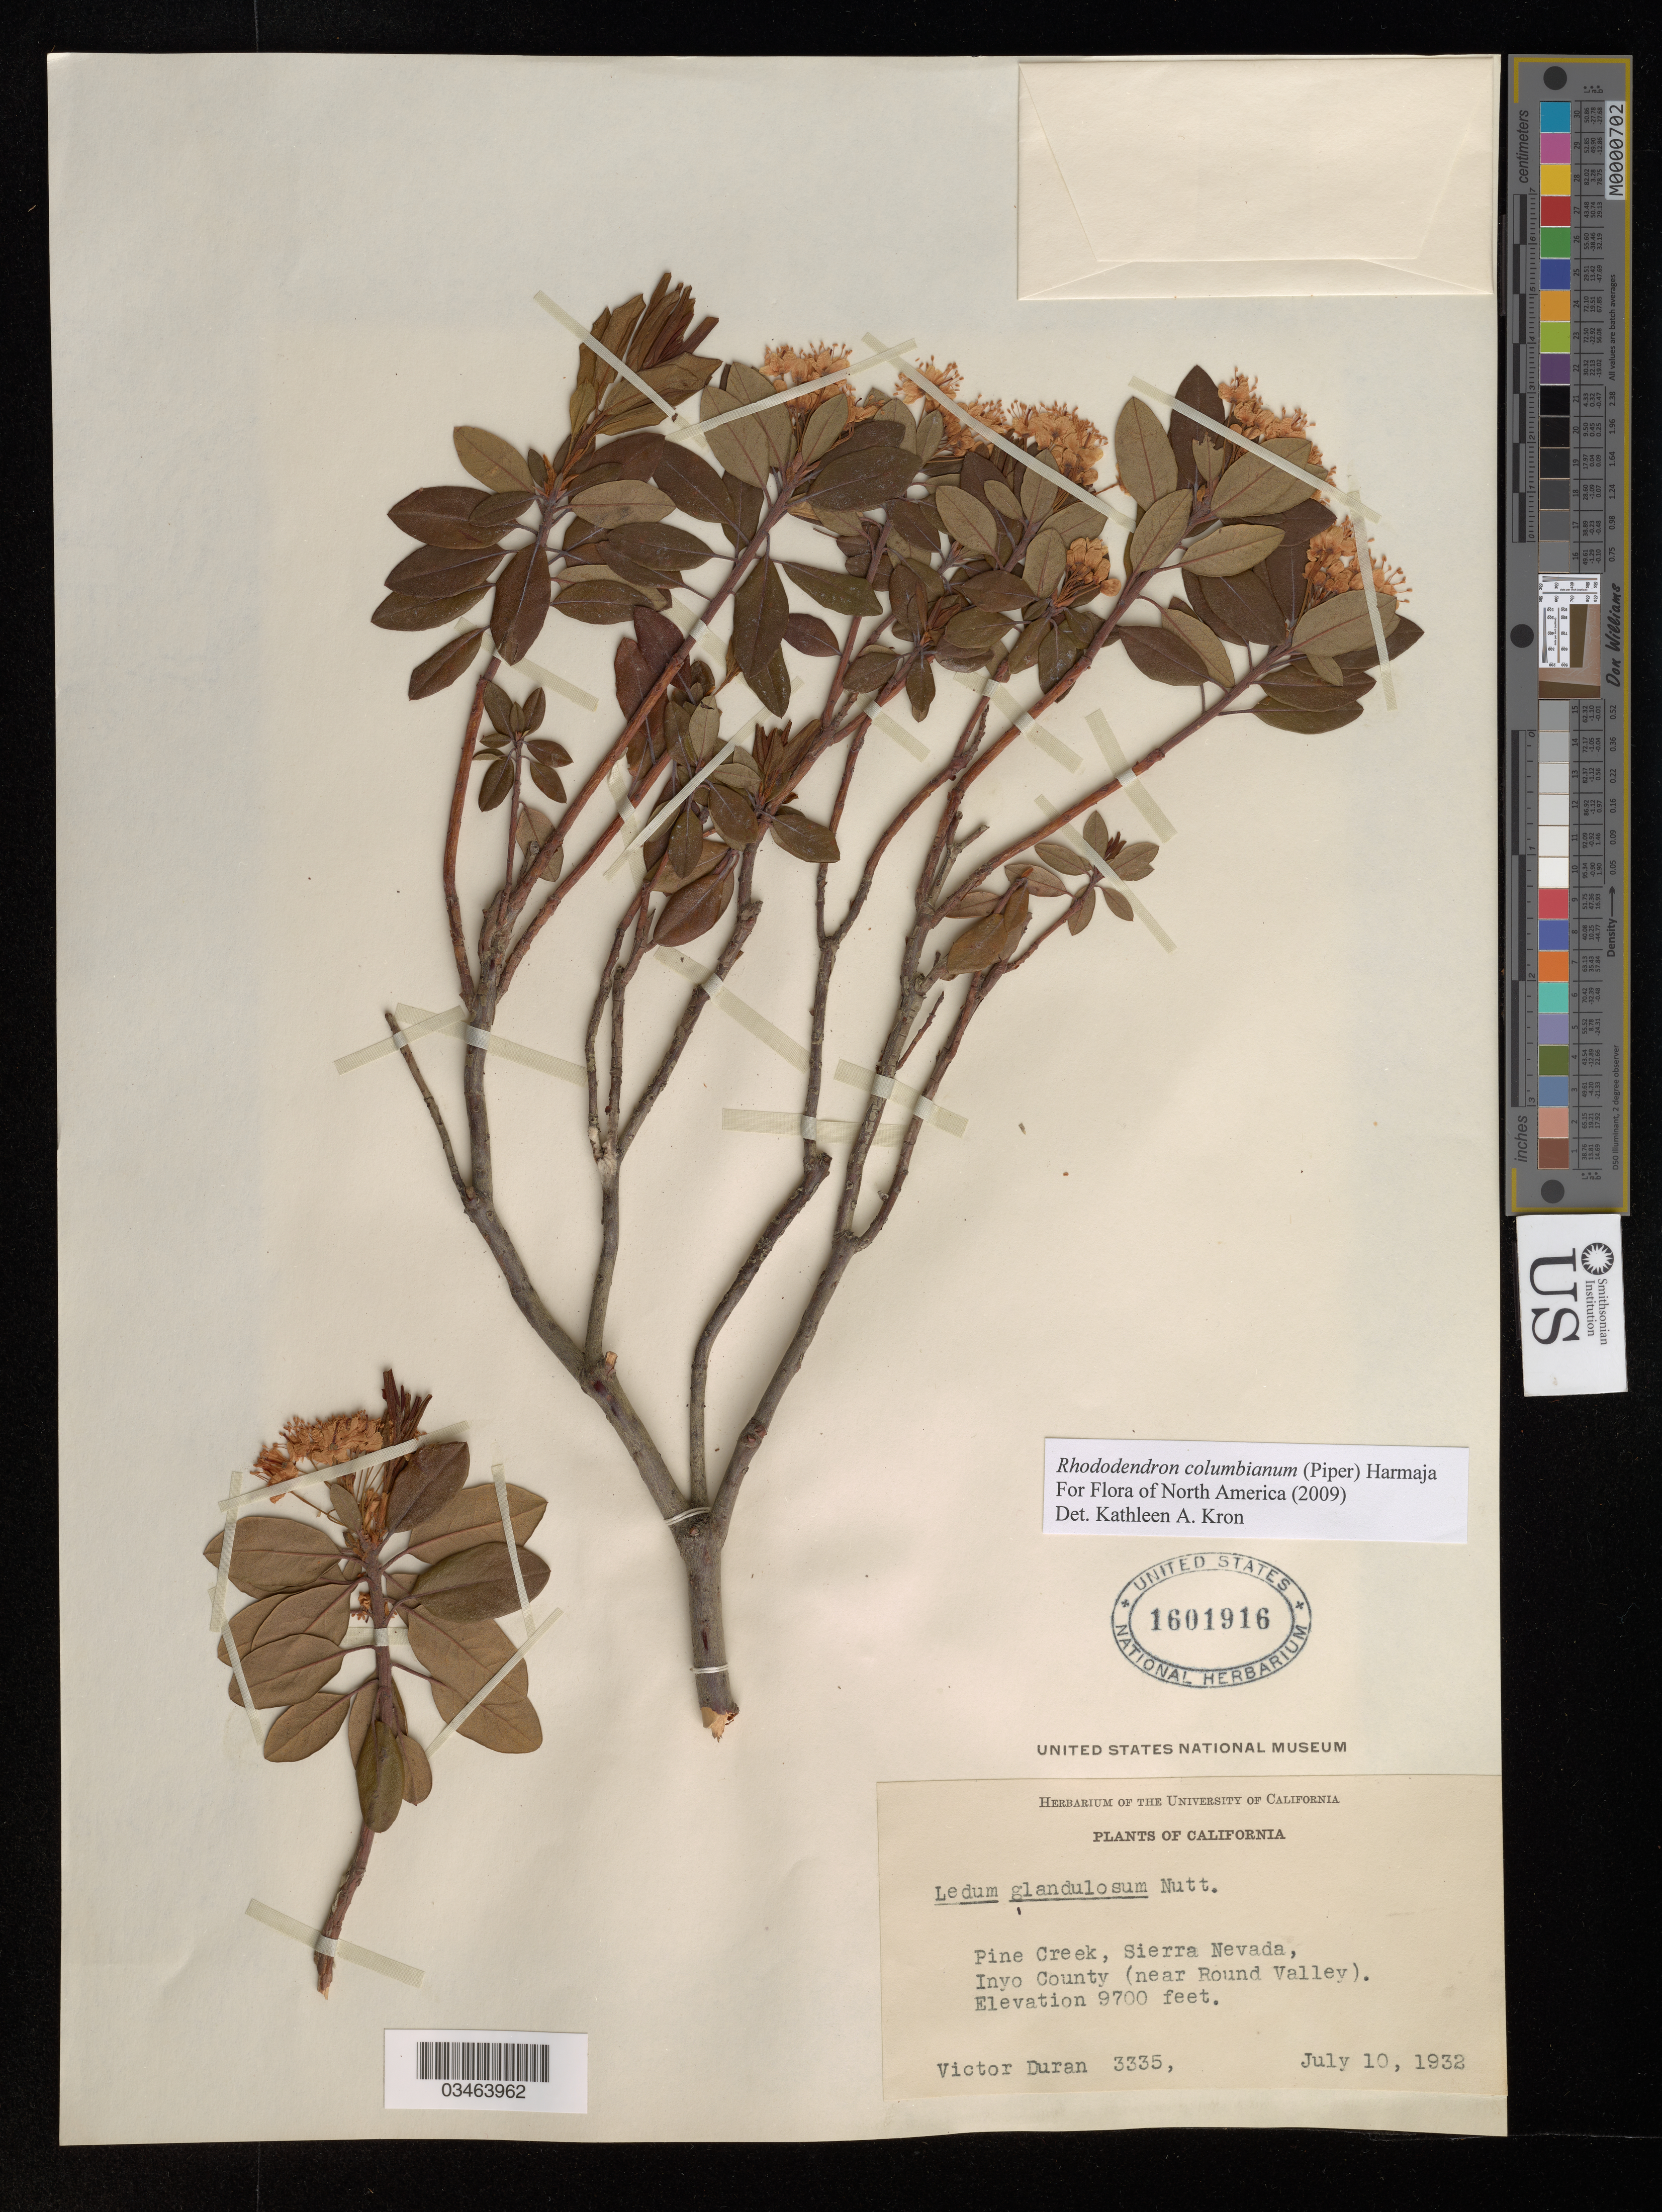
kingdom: Plantae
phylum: Tracheophyta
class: Magnoliopsida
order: Ericales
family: Ericaceae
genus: Rhododendron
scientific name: Rhododendron columbianum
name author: (Piper) Harmaja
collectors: V. Duran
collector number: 3335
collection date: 1932-07-10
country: United States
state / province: California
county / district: Inyo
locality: Pine Creek, Sierra Nevada, Inyo County (near Round Valley).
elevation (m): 2957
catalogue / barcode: US 1601916